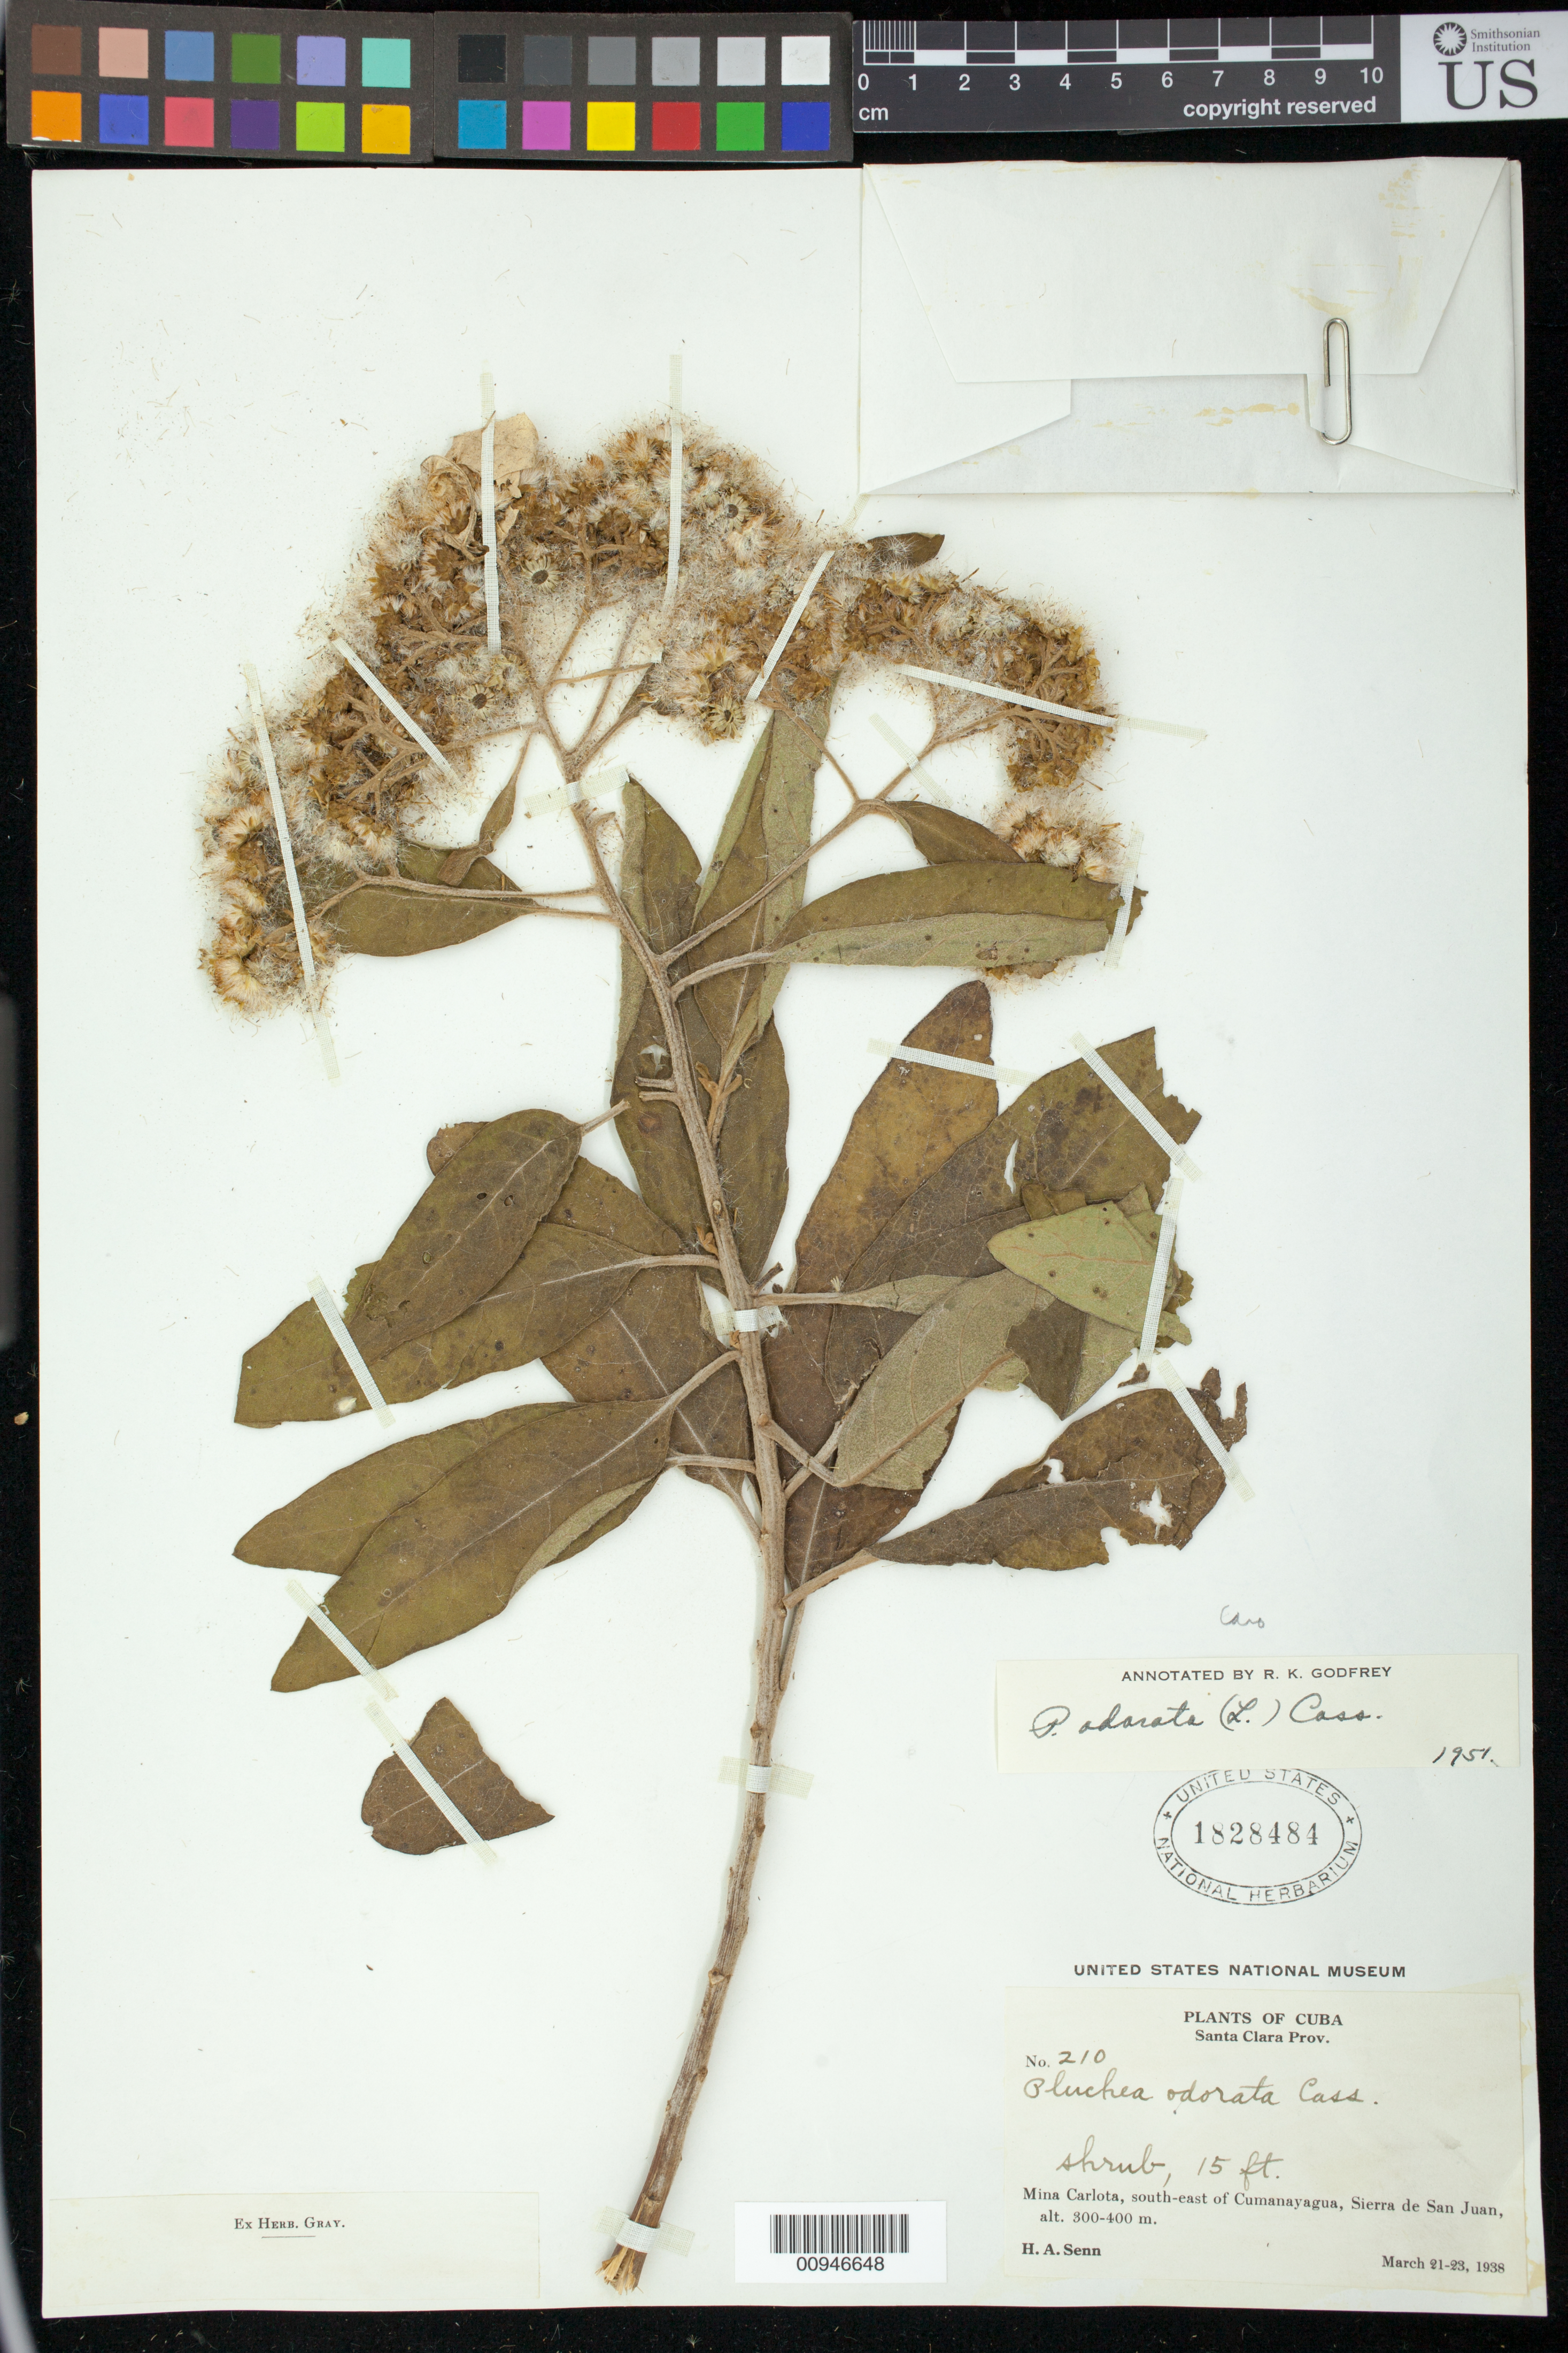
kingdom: Plantae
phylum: Tracheophyta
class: Magnoliopsida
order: Asterales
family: Asteraceae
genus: Pluchea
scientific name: Pluchea carolinensis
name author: (Jacq.) D. Don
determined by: Godfrey, R. K.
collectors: H. A. Senn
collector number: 210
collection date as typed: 21 Mar 1938 to 23 Mar 1938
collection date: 1938-03-21/1938-03-23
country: Cuba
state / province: Las Villas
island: Cuba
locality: Mina Carlota, SE of Cumanayagua, Sierra de San Juan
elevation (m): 300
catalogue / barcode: US 1828484